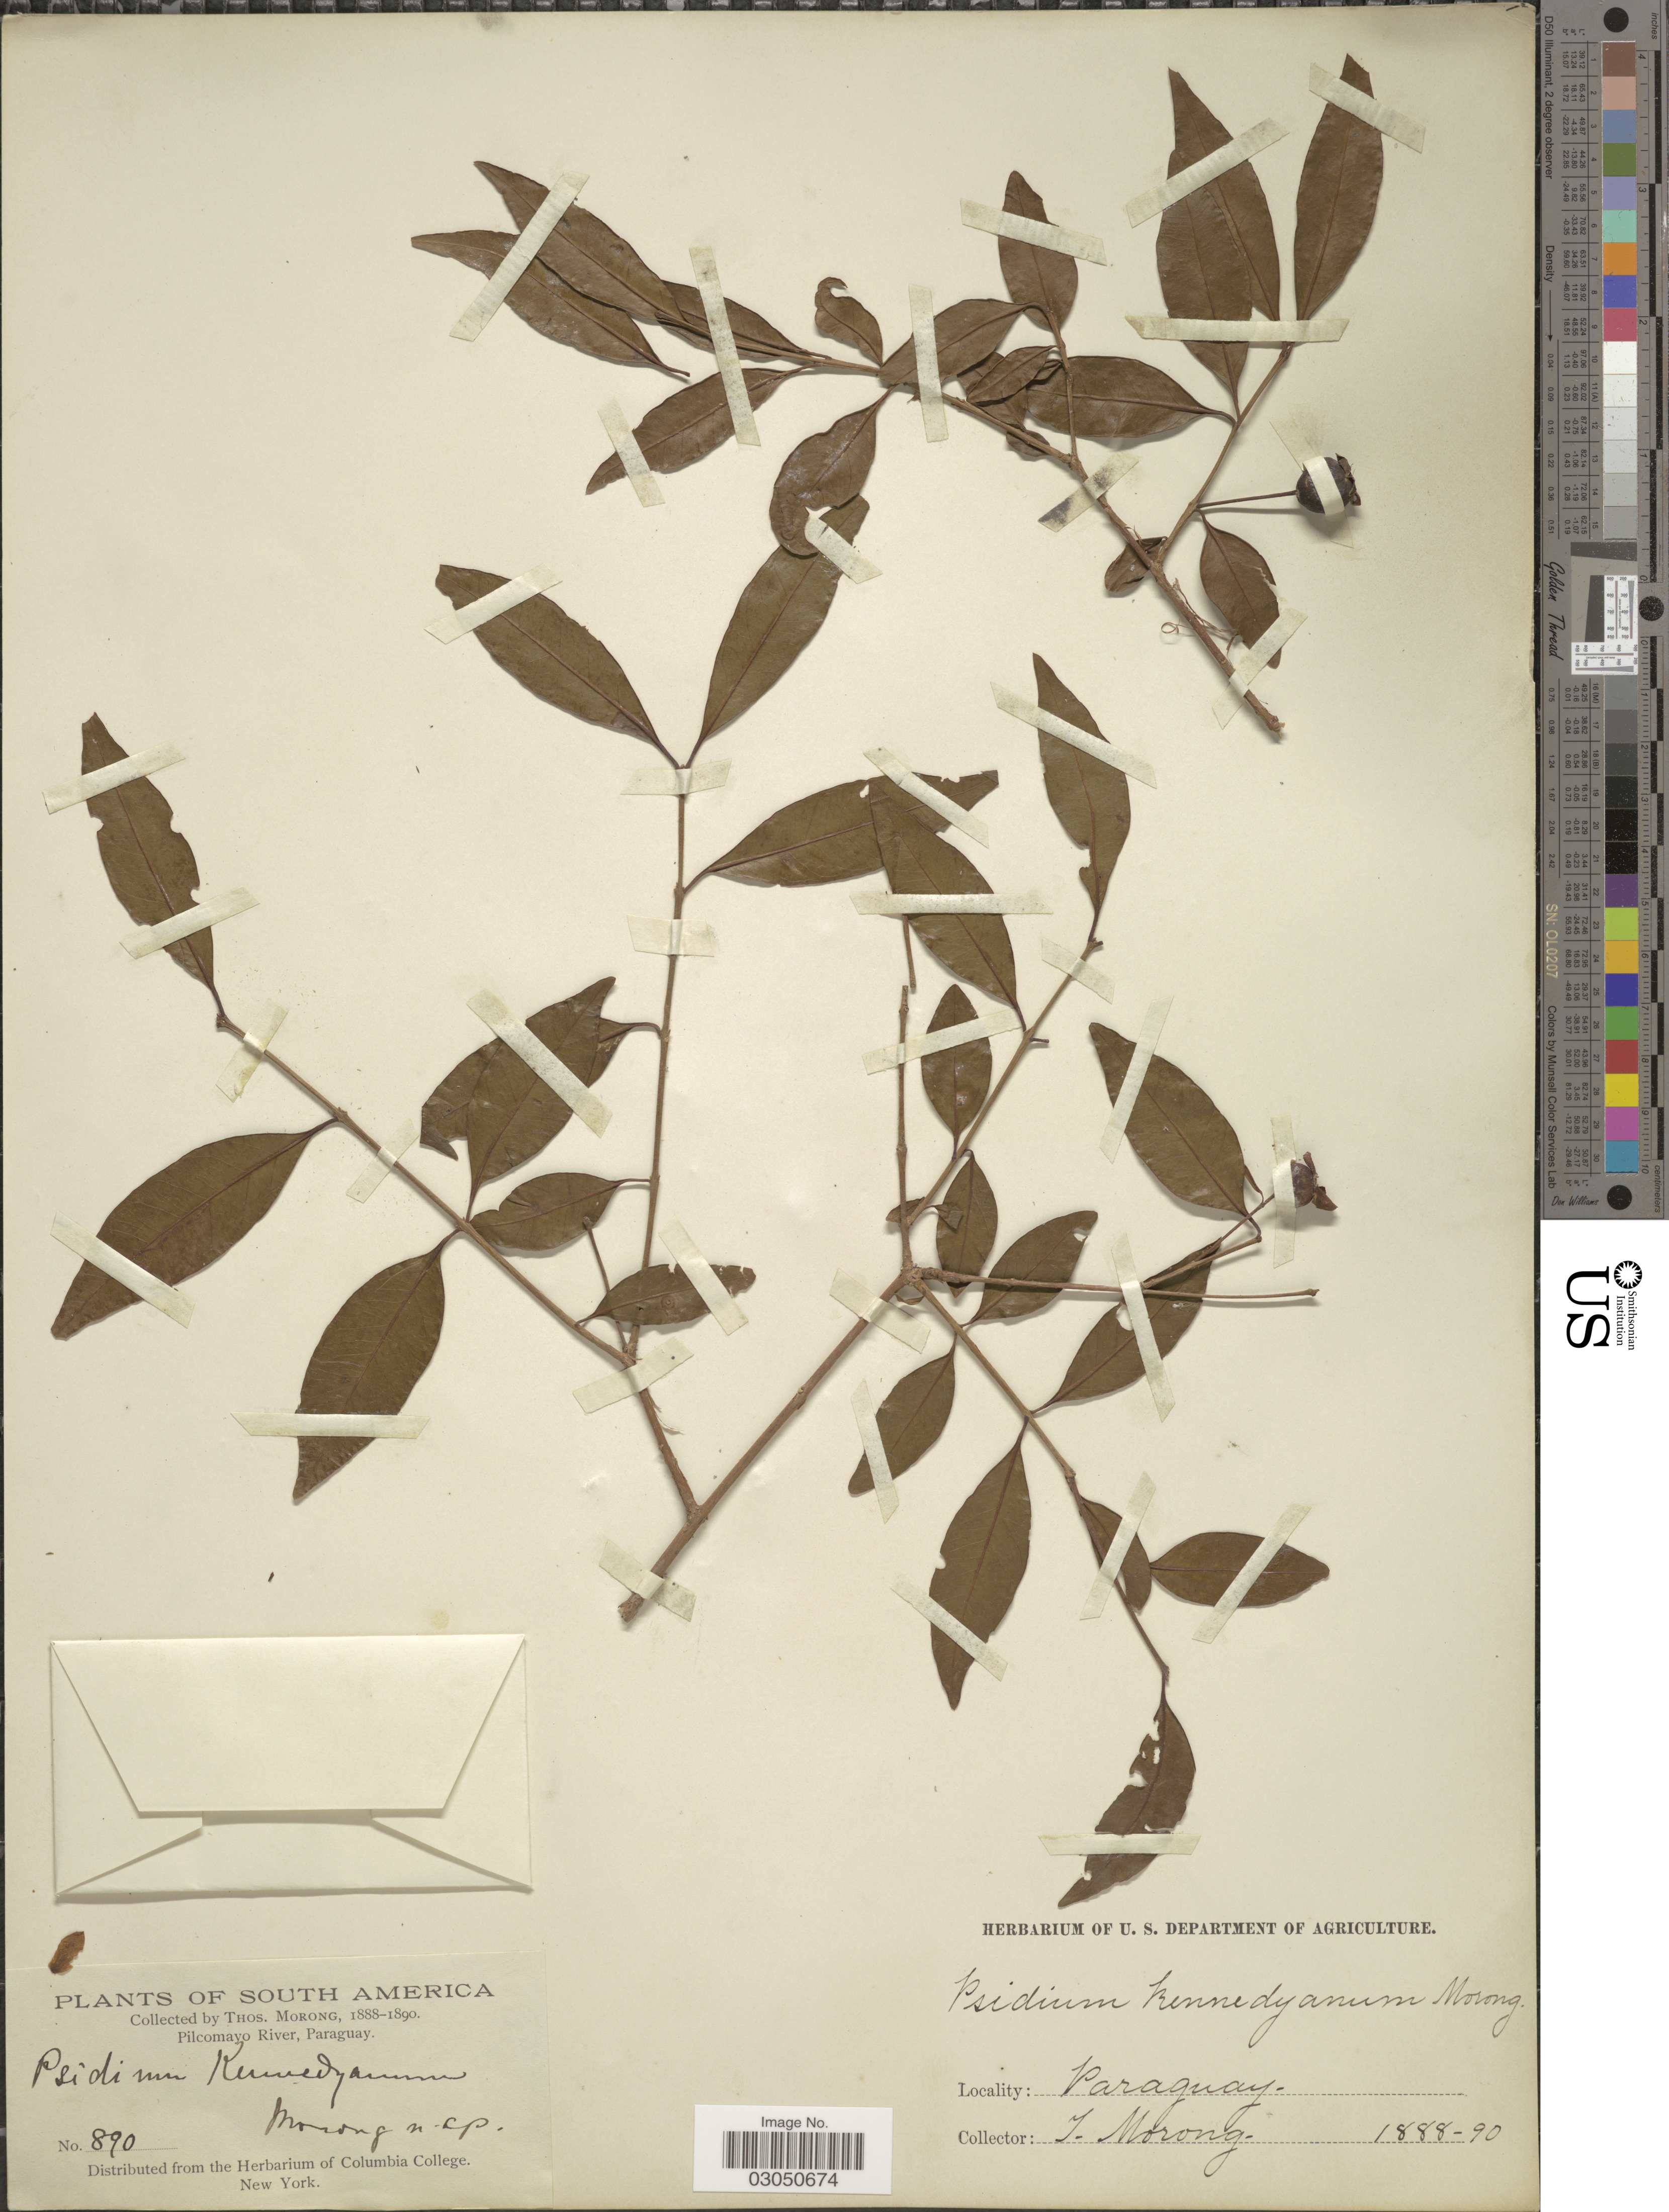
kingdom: Plantae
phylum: Tracheophyta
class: Magnoliopsida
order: Myrtales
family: Myrtaceae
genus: Psidium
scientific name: Psidium kennedyanum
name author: Morong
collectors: ex herb. T. Morong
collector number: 890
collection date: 1888/1890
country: Paraguay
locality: Pilcomayo River.